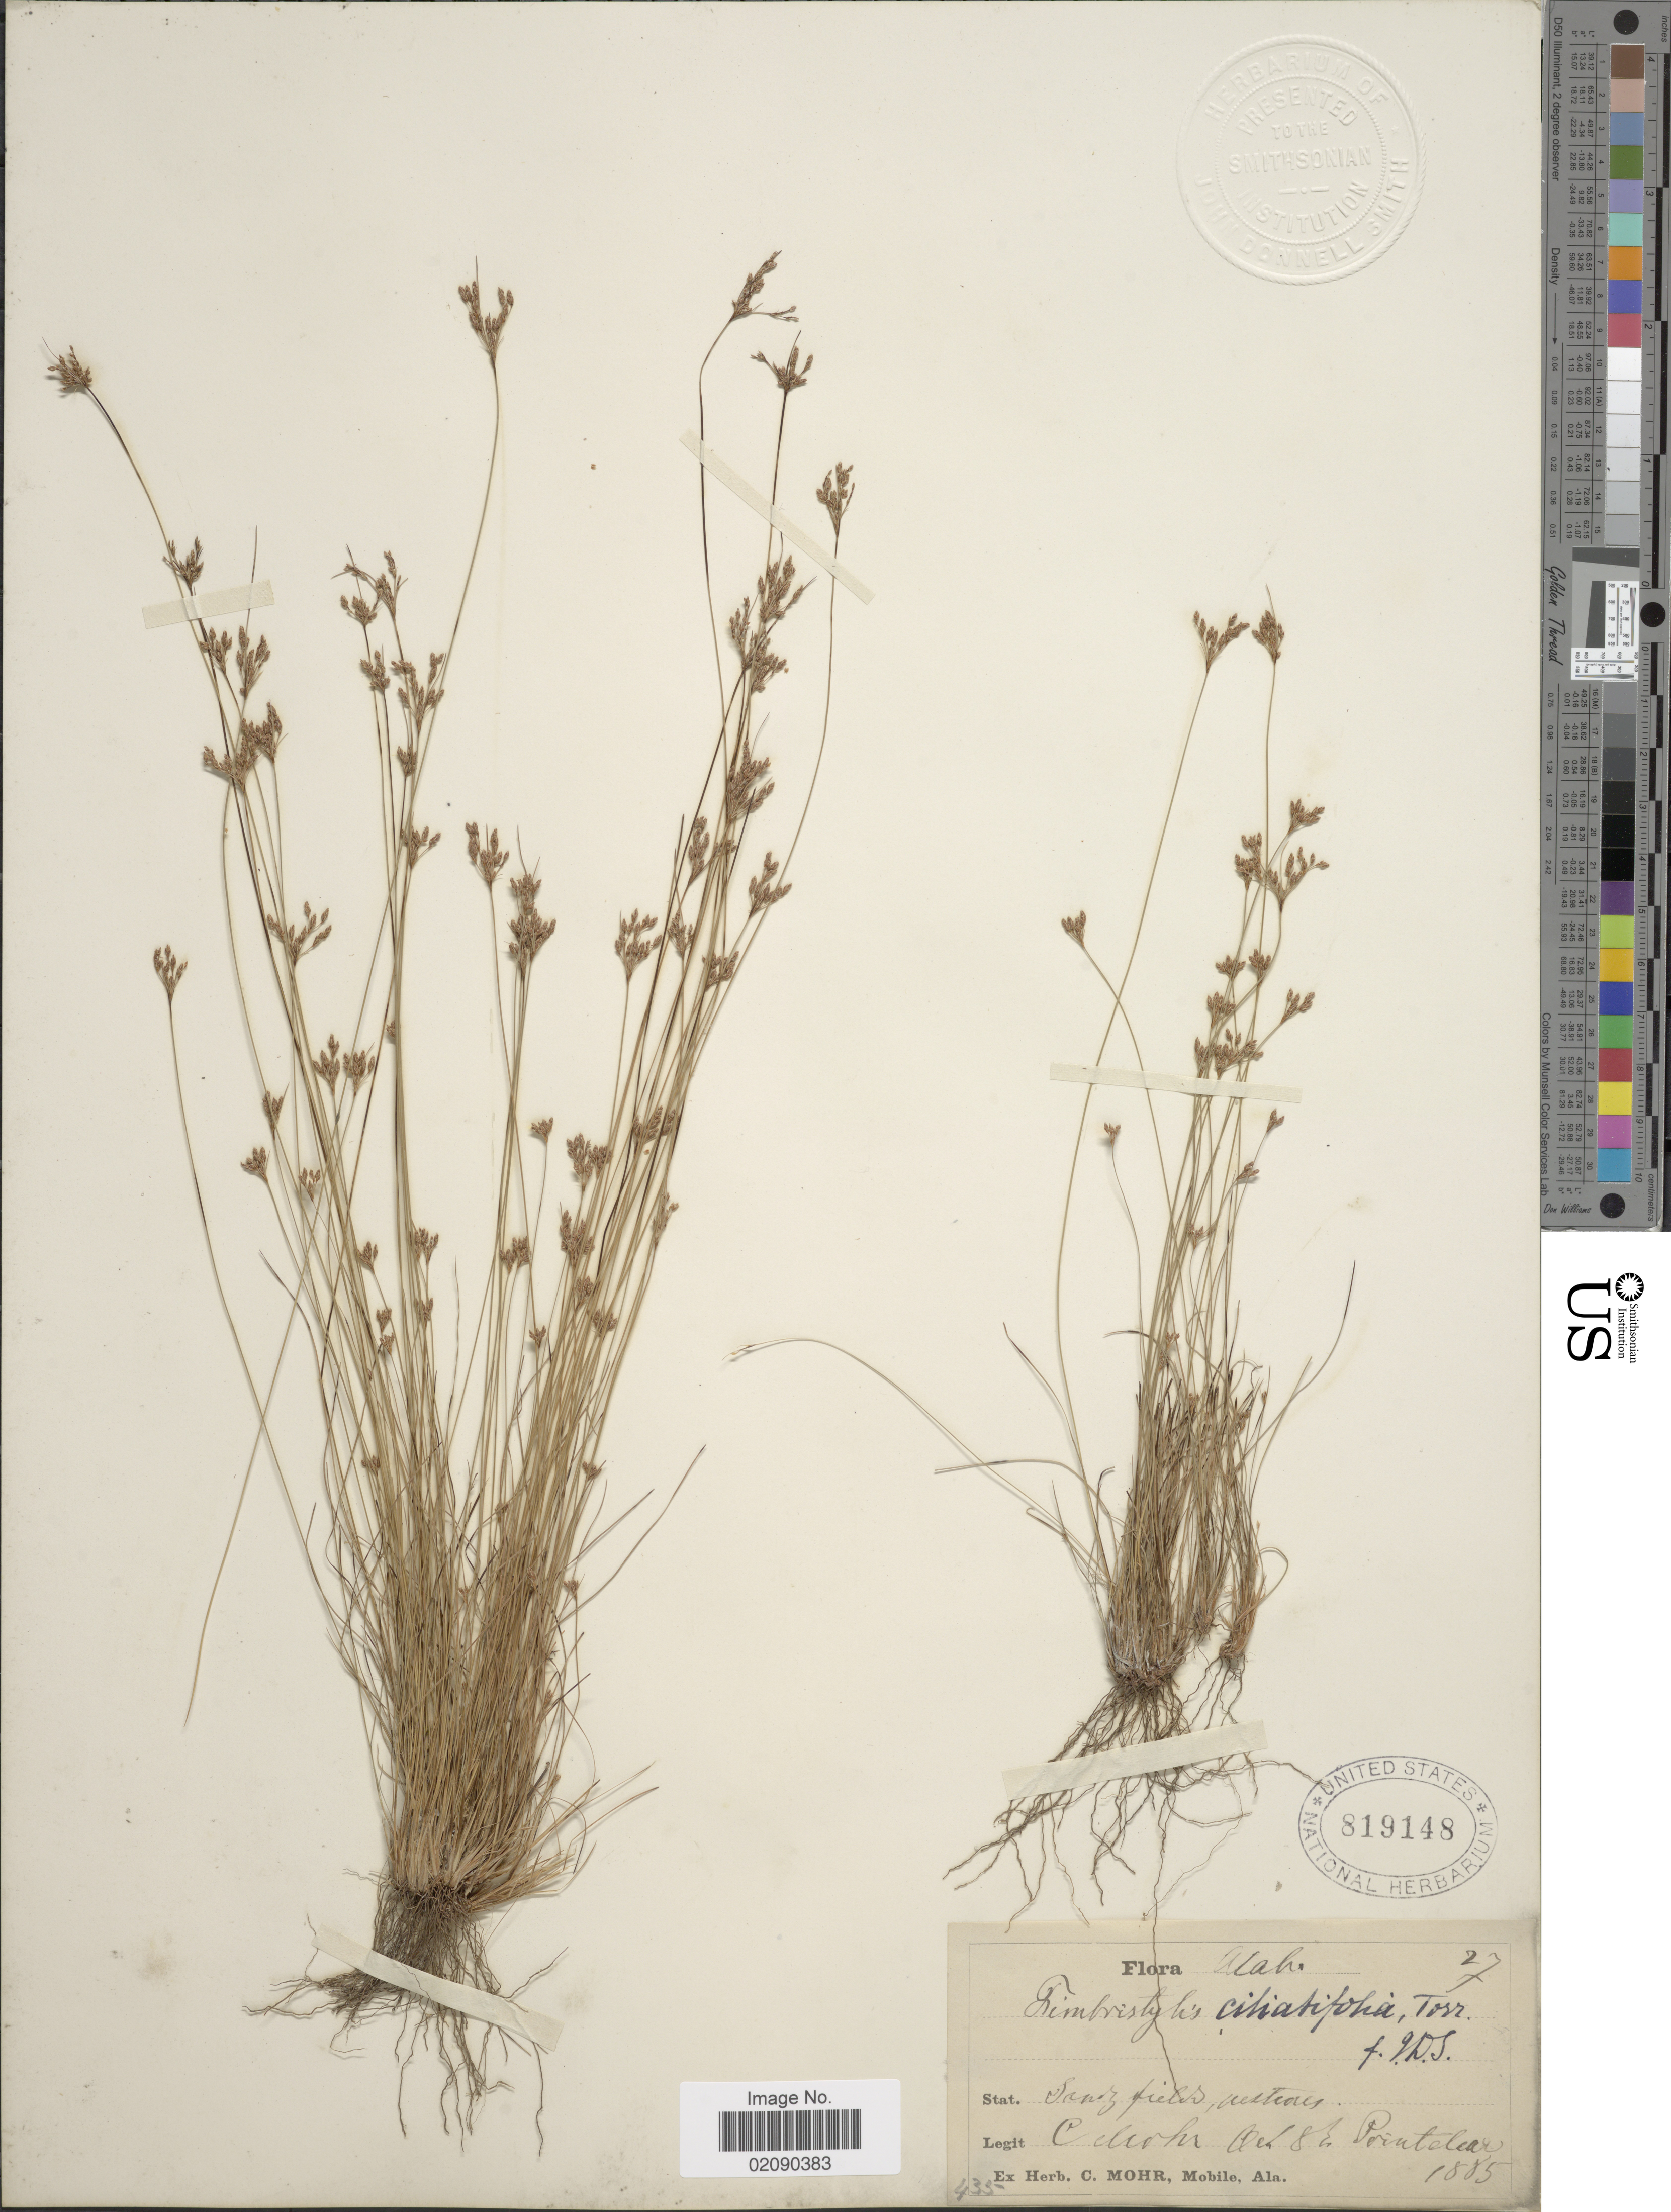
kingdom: Plantae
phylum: Tracheophyta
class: Liliopsida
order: Poales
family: Cyperaceae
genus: Bulbostylis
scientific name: Bulbostylis ciliatifolia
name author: (Elliott) Fernald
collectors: C. T. Mohr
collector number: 27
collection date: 1885-10-08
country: United States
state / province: Alabama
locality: Point Clear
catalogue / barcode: US 819148